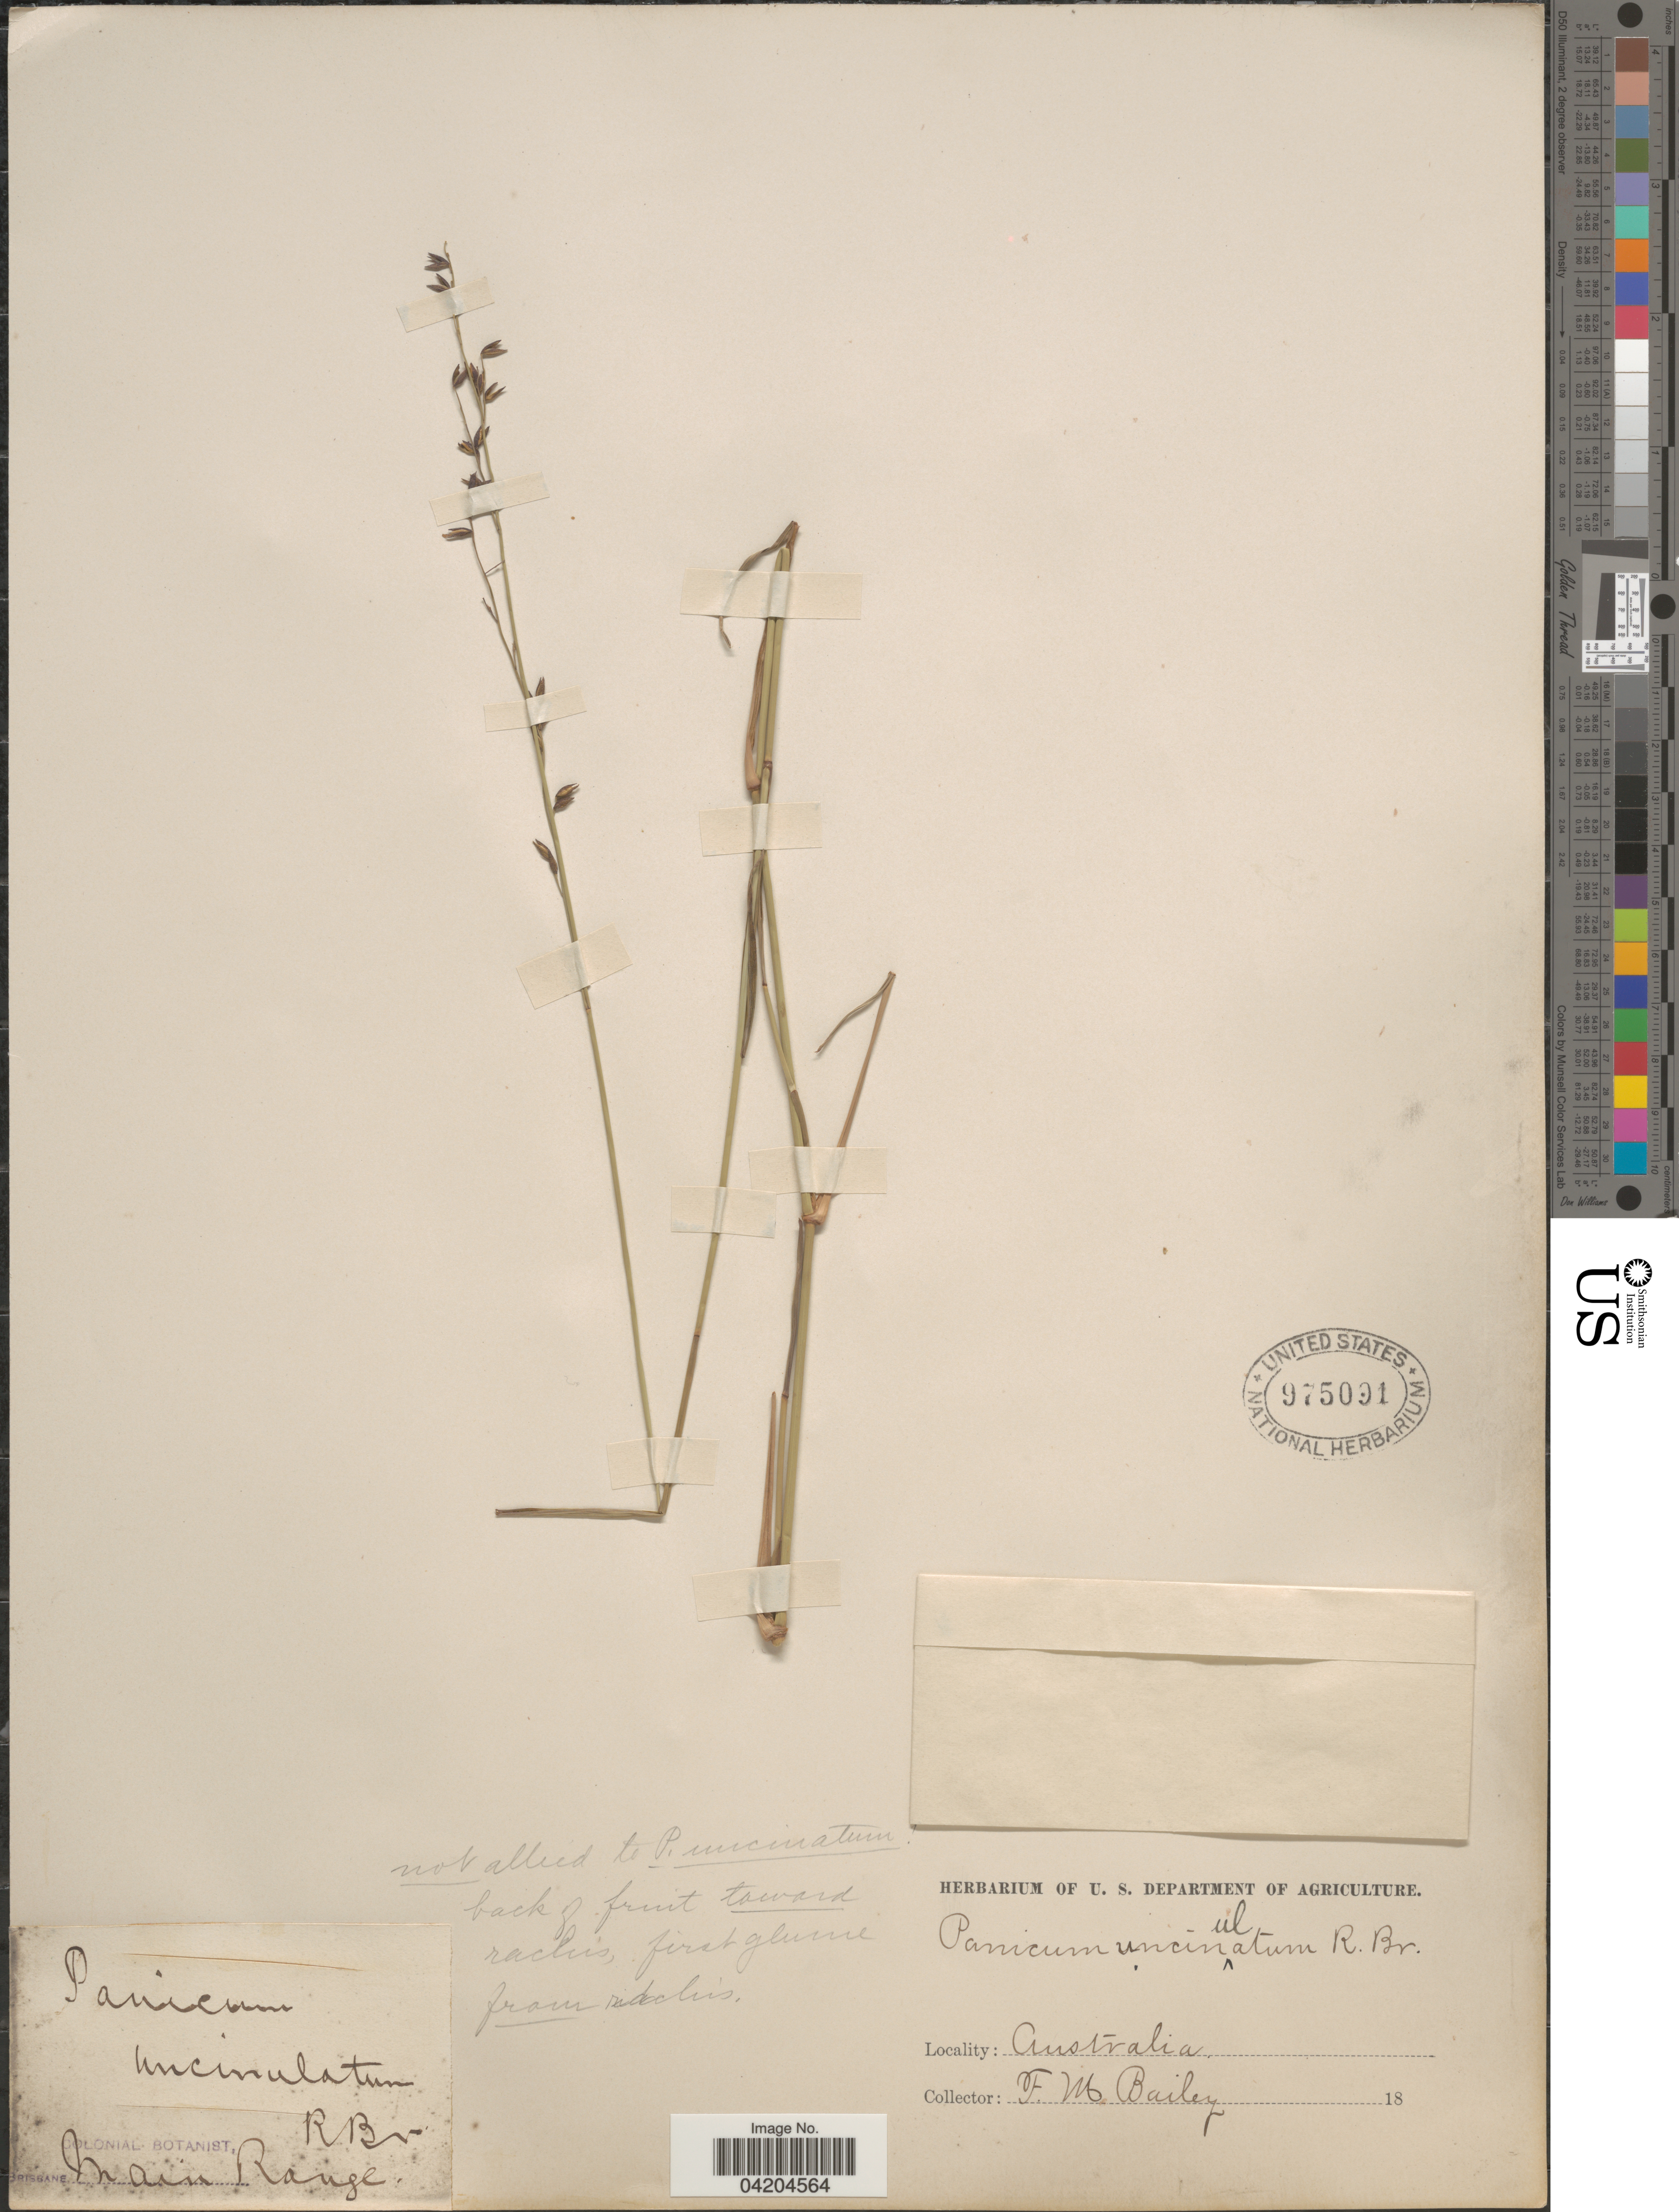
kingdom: Plantae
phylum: Tracheophyta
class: Liliopsida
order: Poales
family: Poaceae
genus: Ancistrachne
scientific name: Ancistrachne uncinulata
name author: (R. Br.) S.T. Blake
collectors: F. M. Bailey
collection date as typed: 18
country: Australia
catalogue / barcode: US 975091